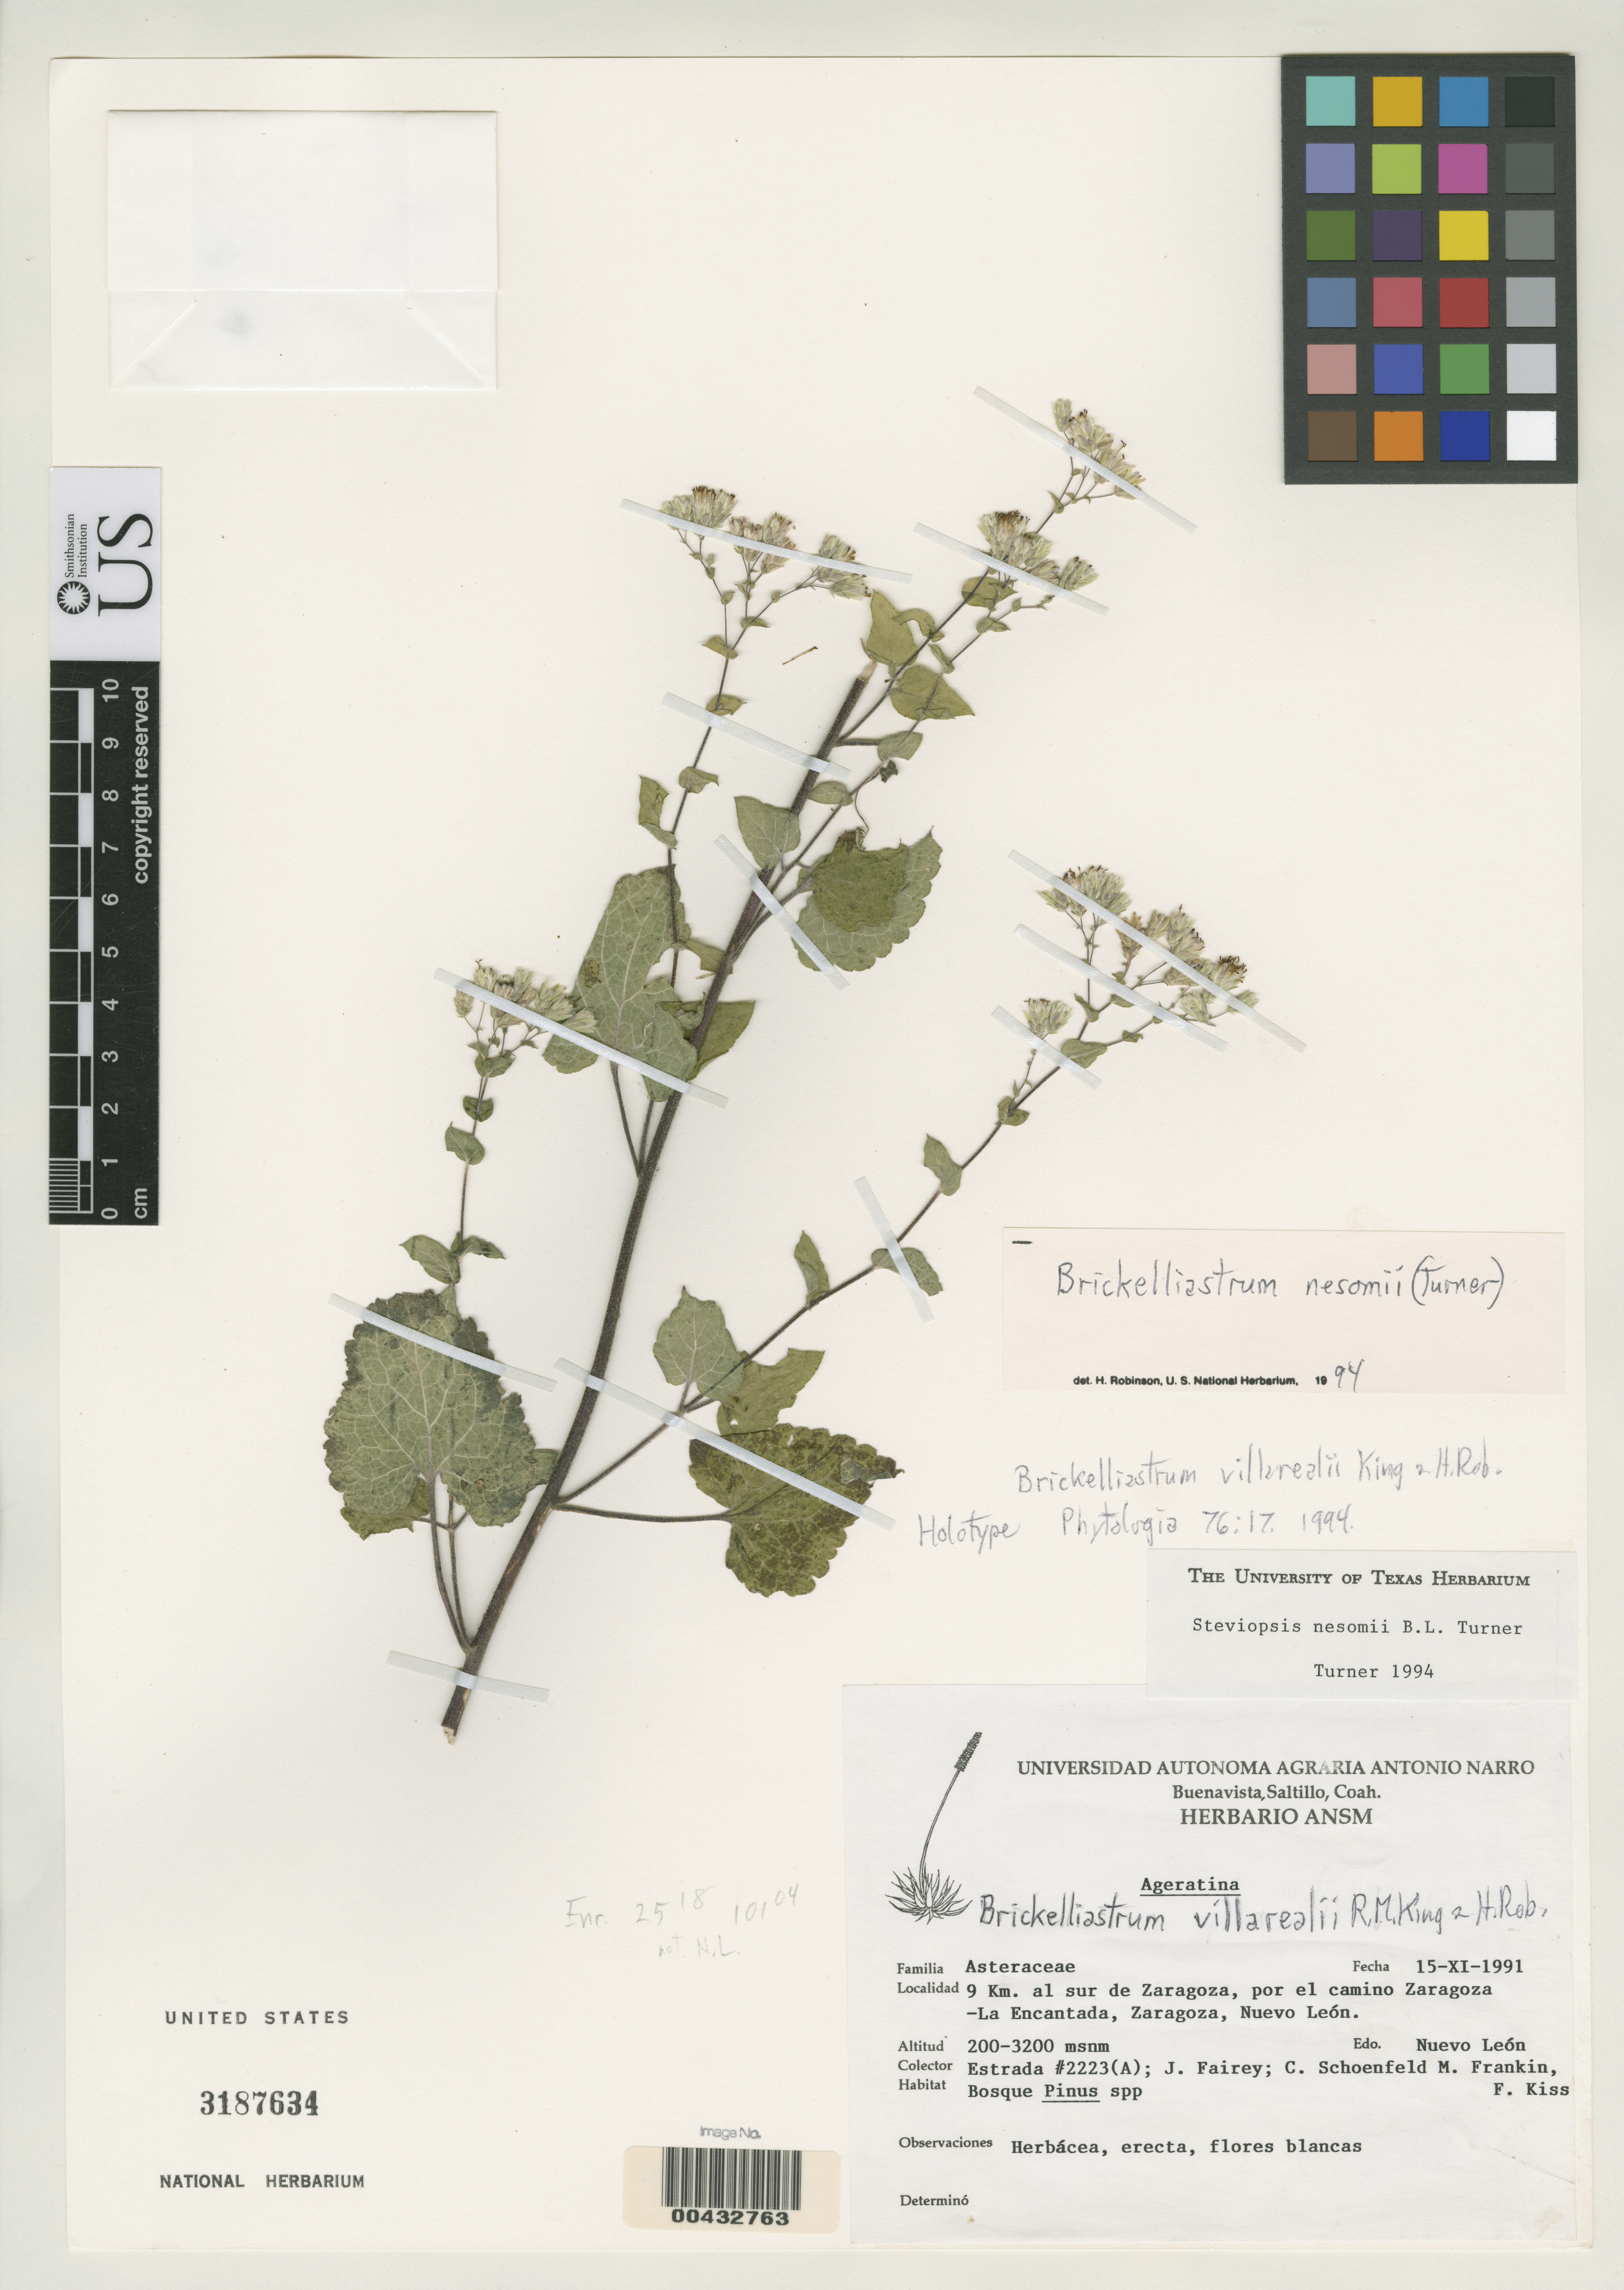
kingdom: Plantae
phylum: Tracheophyta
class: Magnoliopsida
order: Asterales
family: Asteraceae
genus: Brickelliastrum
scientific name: Brickelliastrum villarealii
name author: R.M. King & H. Rob.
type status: Holotype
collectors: -. Estrada, J. Fairey, C. Schoenfeld, M. Frankin & F. Kiss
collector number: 2223(a)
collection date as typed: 15 Nov 1991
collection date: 1991-11-15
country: Mexico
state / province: Nuevo León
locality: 9 km al sur de Zaragoza, por el camino Zaragoza - La Encantada, Zaragoza. [9 km to the S of Zaragoza, by Zaragoza - La Encantada road, Zaragoza.]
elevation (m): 200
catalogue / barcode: US 3187634